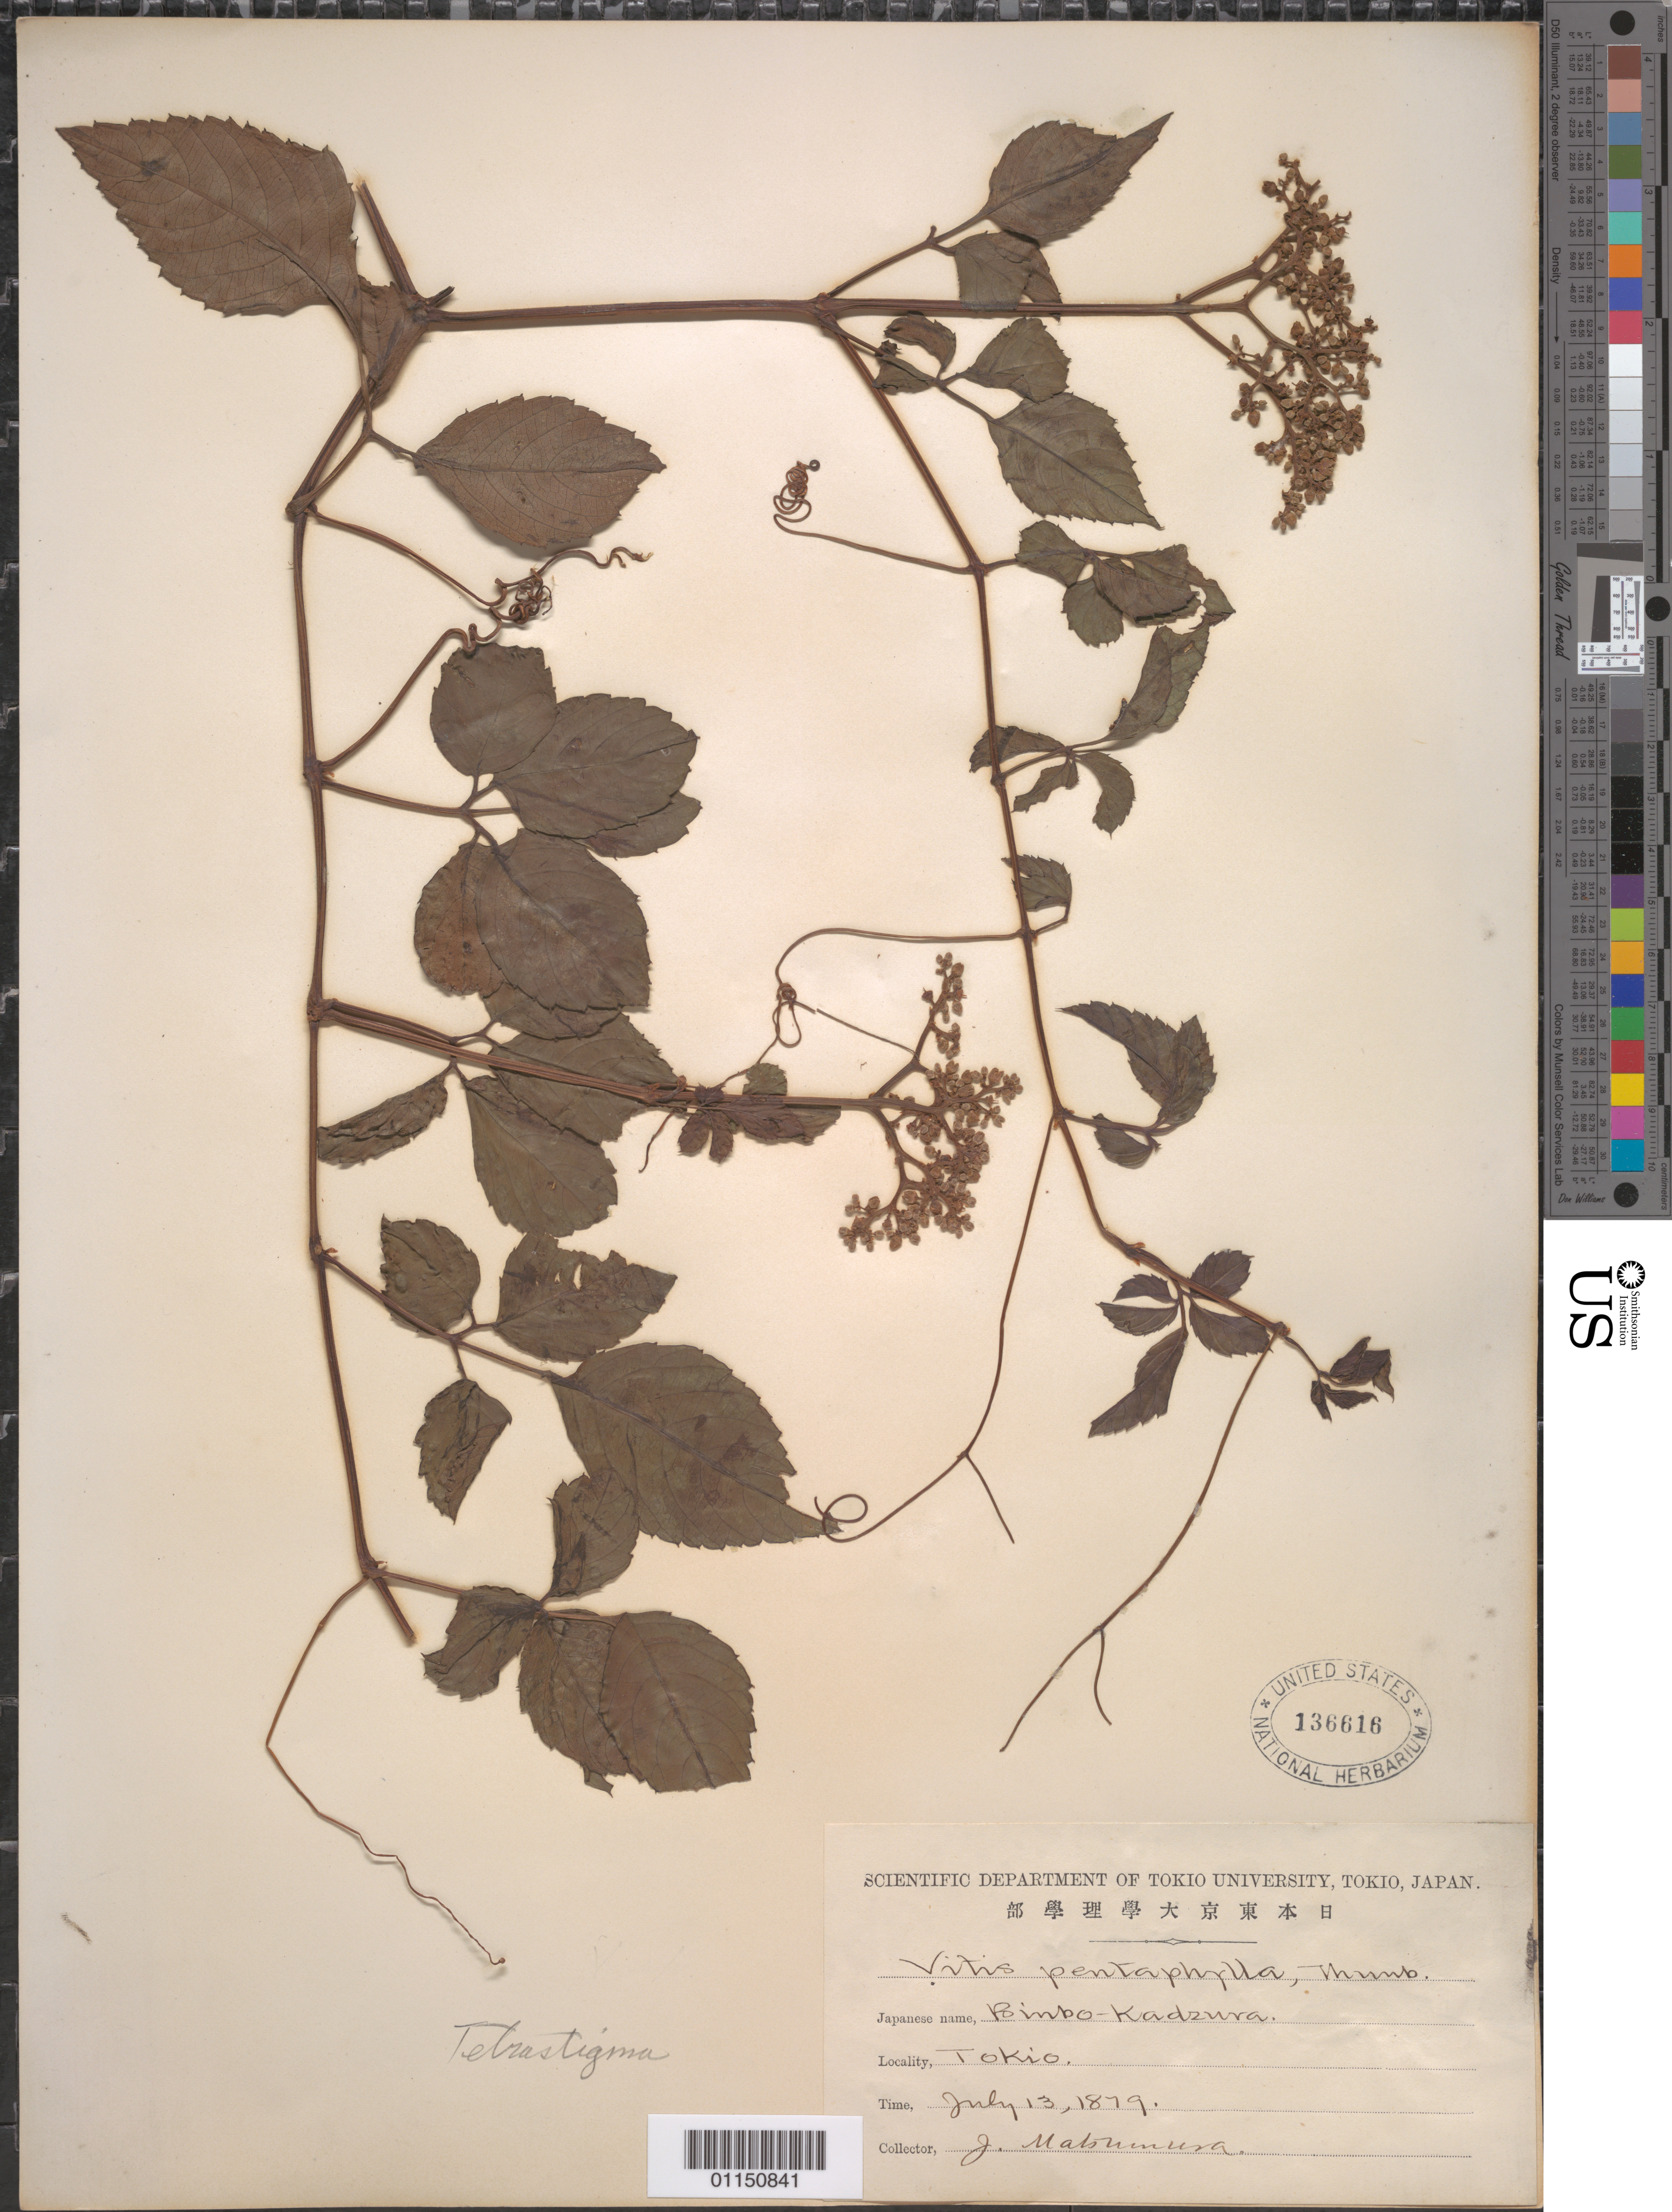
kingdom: Plantae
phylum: Tracheophyta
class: Magnoliopsida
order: Vitales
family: Vitaceae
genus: Tetrastigma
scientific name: Tetrastigma sp.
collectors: J. Matsumura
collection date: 1879-07-13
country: Japan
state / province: Tokyo, Federal City of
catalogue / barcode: US 136616